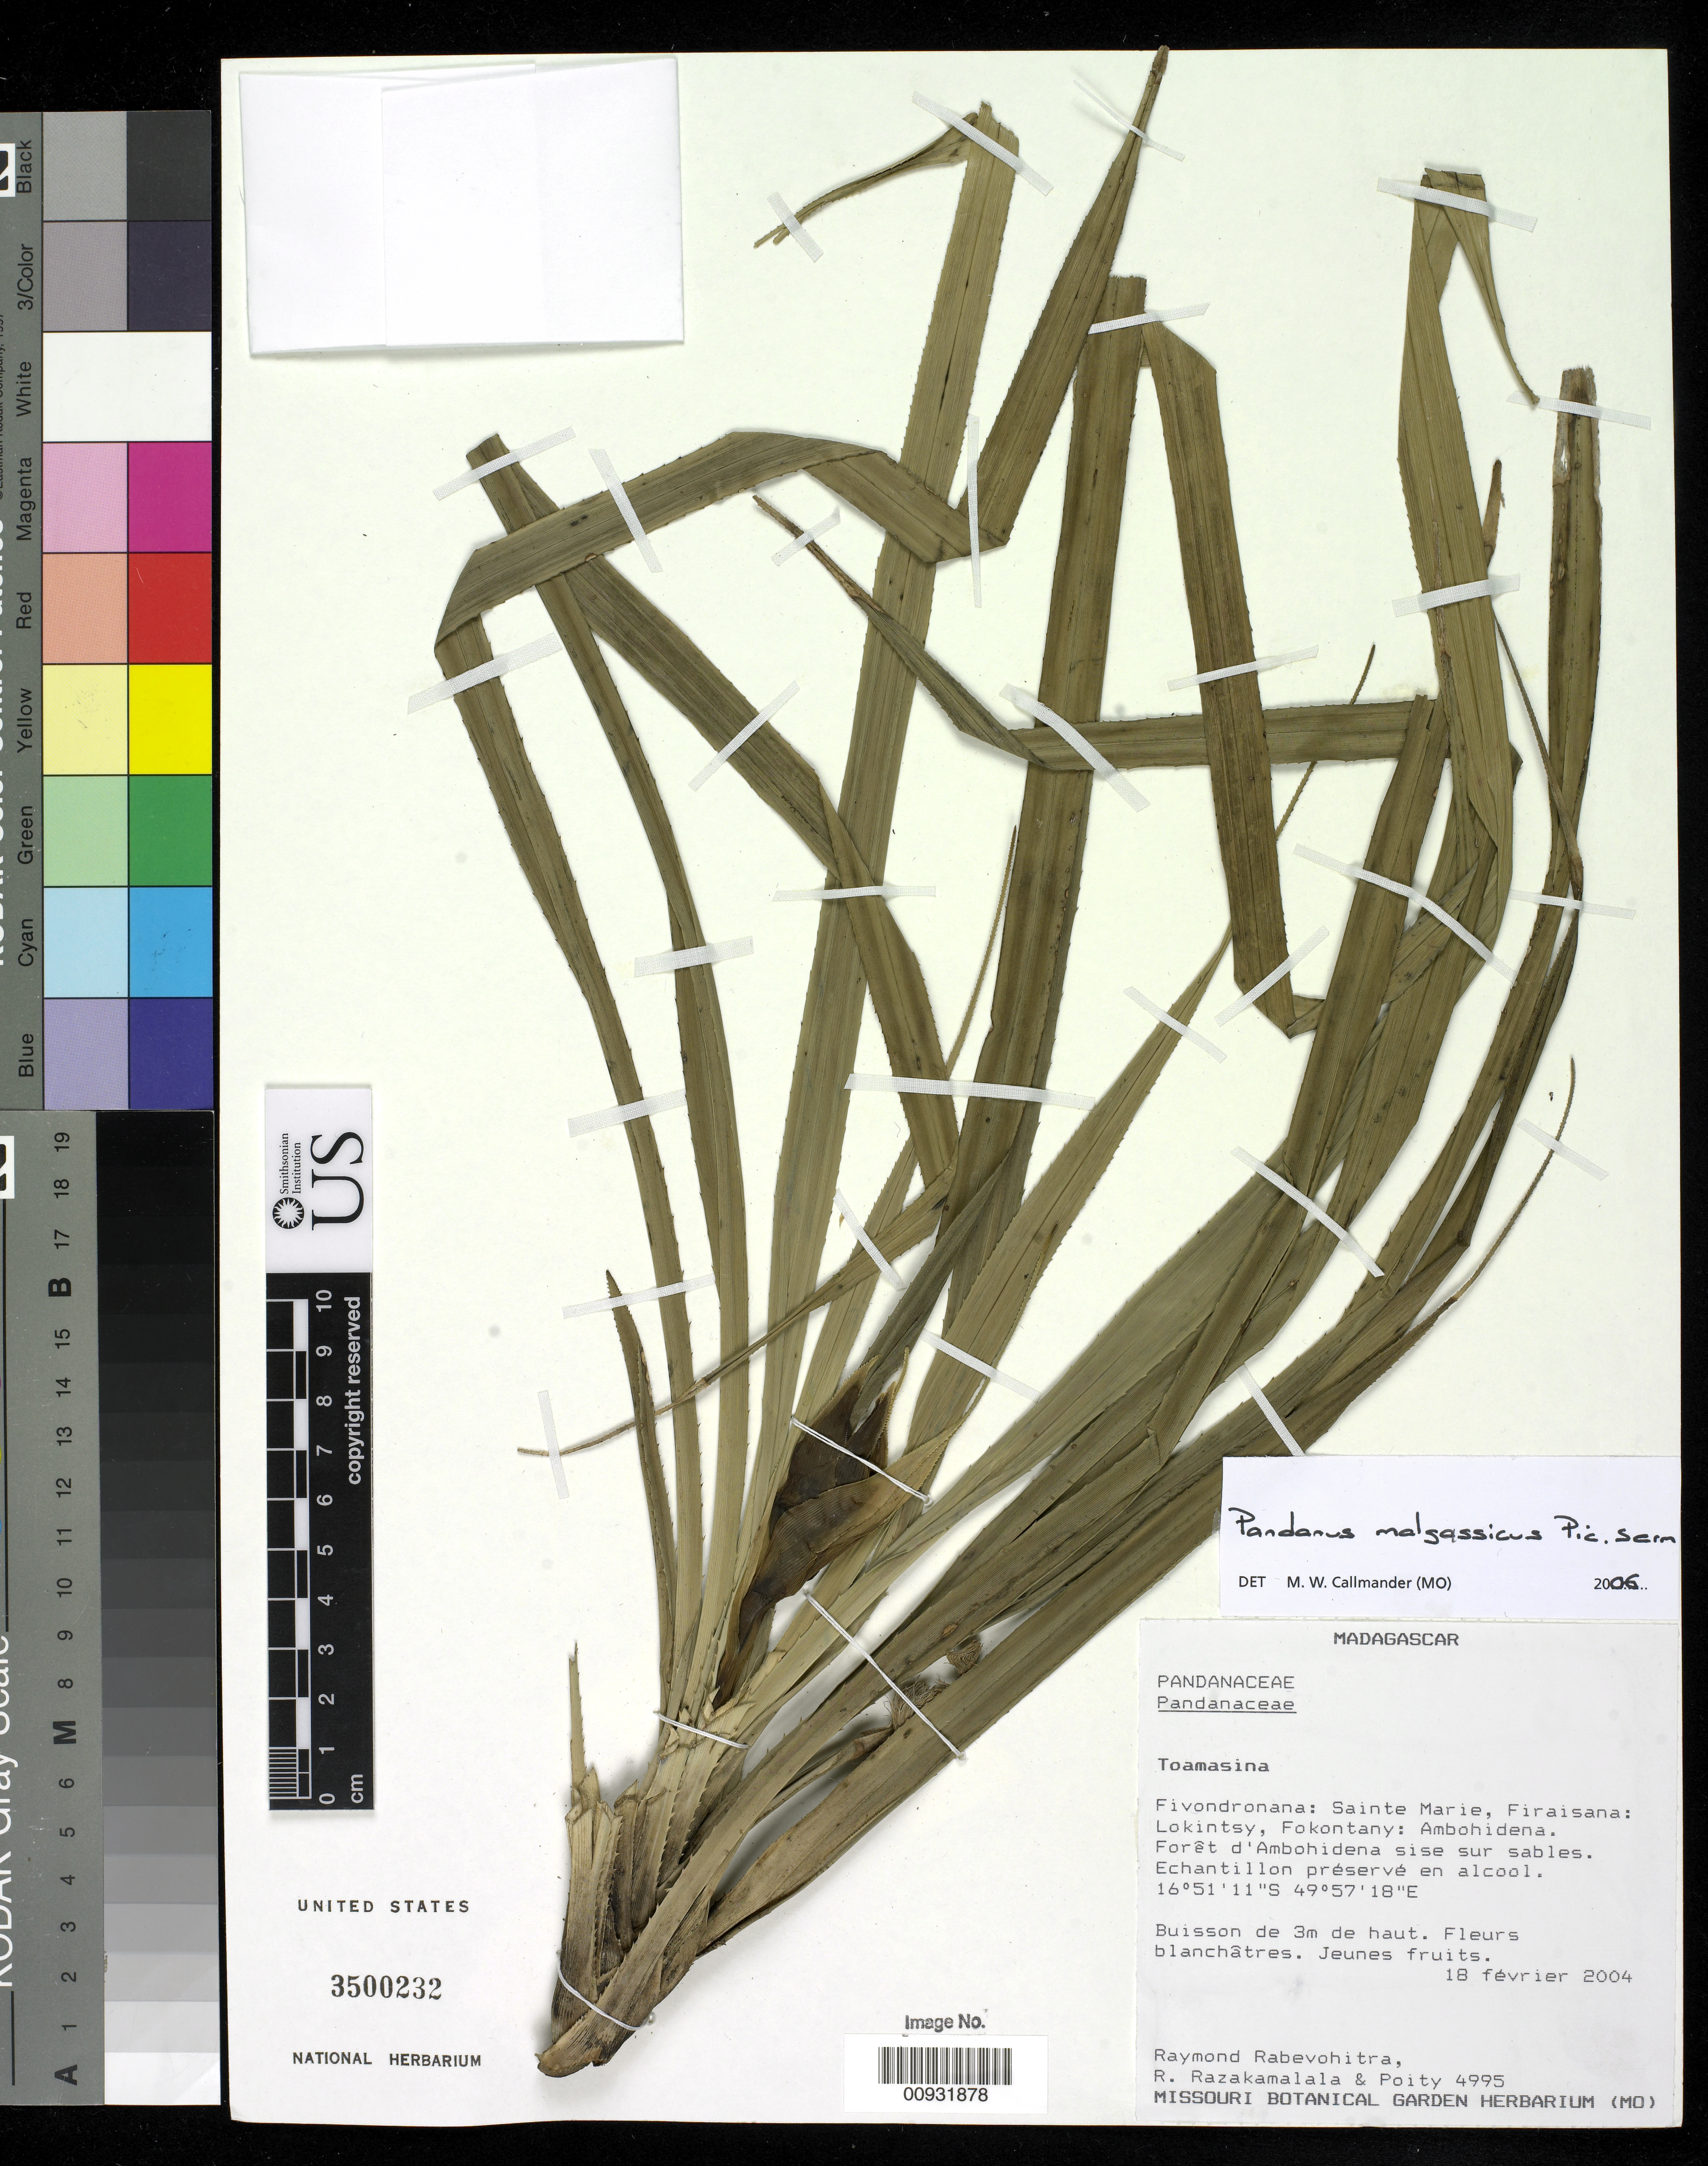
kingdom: Plantae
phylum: Tracheophyta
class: Liliopsida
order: Pandanales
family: Pandanaceae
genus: Pandanus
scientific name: Pandanus malgassicus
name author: Pic. Serm.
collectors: R. Rabevohitra, R. Razakamalala & -. Poity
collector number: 4995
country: Madagascar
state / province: Analanjirofo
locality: Fivondronana, Sainte Marie, Firaisana, Lokintsy, Fokontany, Ambohidena.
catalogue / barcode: US 3500232